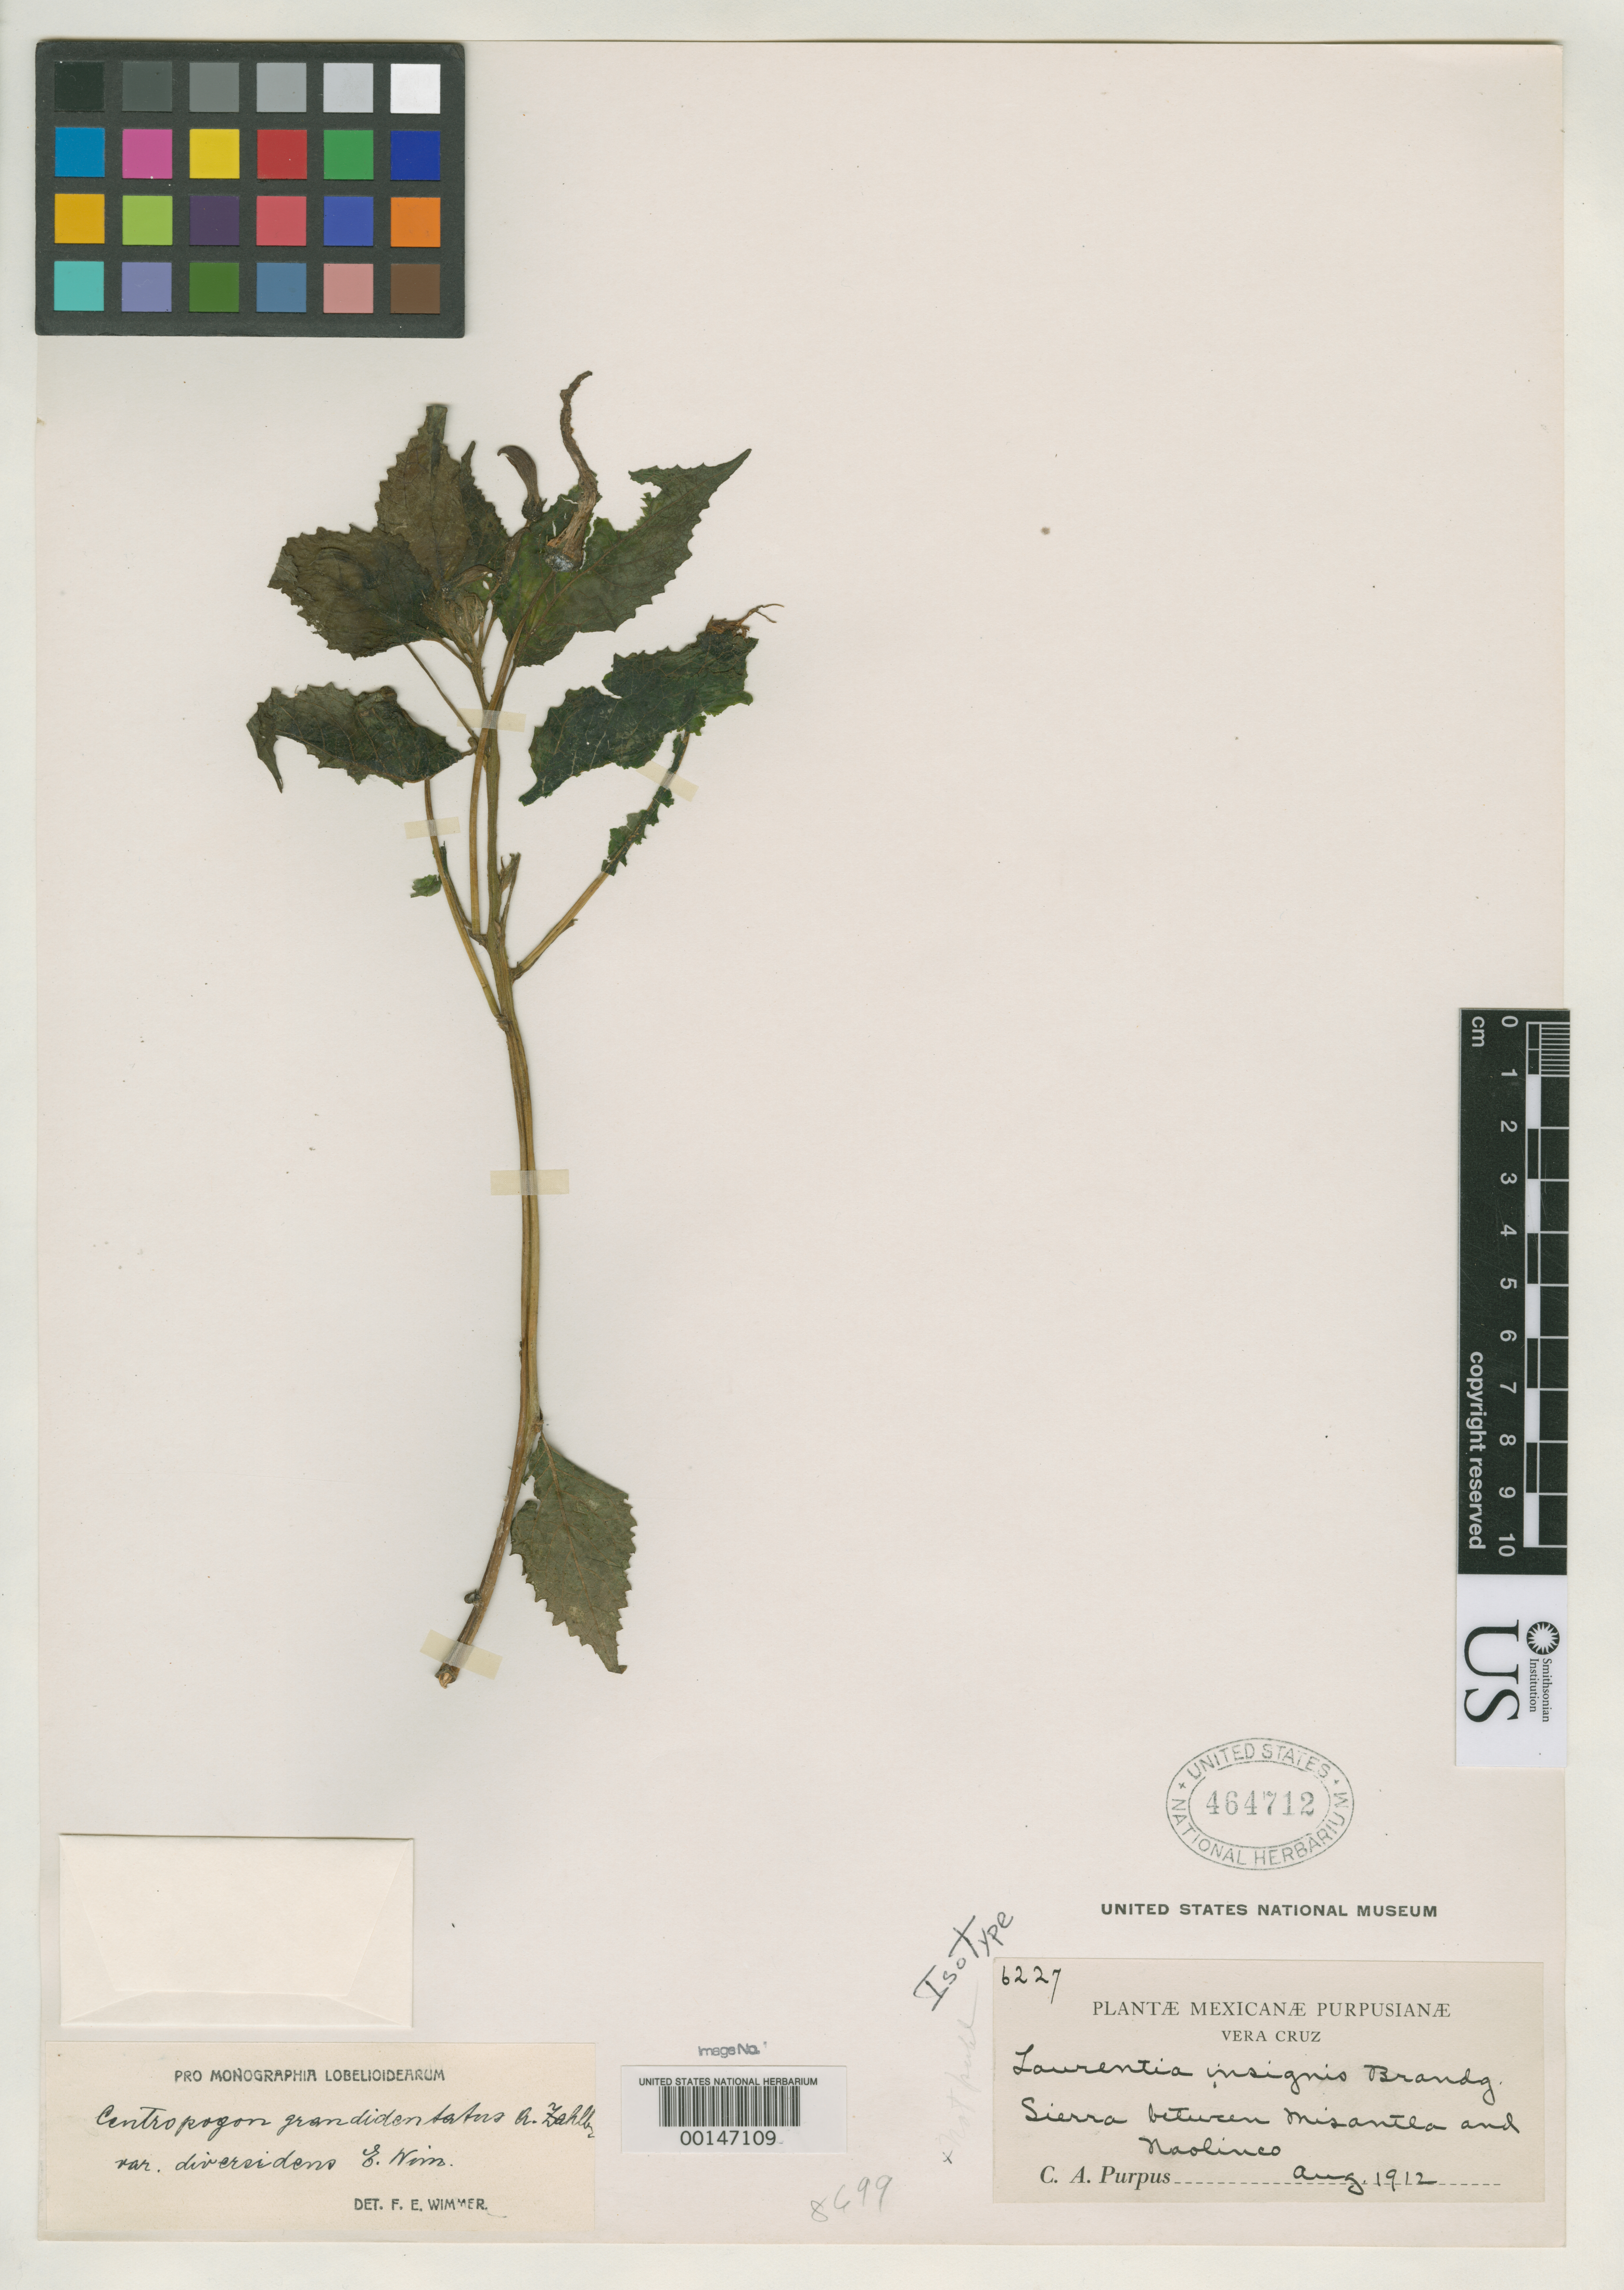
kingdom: Plantae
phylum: Tracheophyta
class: Magnoliopsida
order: Asterales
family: Campanulaceae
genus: Laurentia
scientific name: Laurentia insignis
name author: Brandegee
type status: Isotype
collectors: C. A. Purpus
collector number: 6227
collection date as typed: Aug 1912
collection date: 1912-08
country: Mexico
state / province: Veracruz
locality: Sierra Madre between Misantla & Naolineo.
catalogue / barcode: US 464712